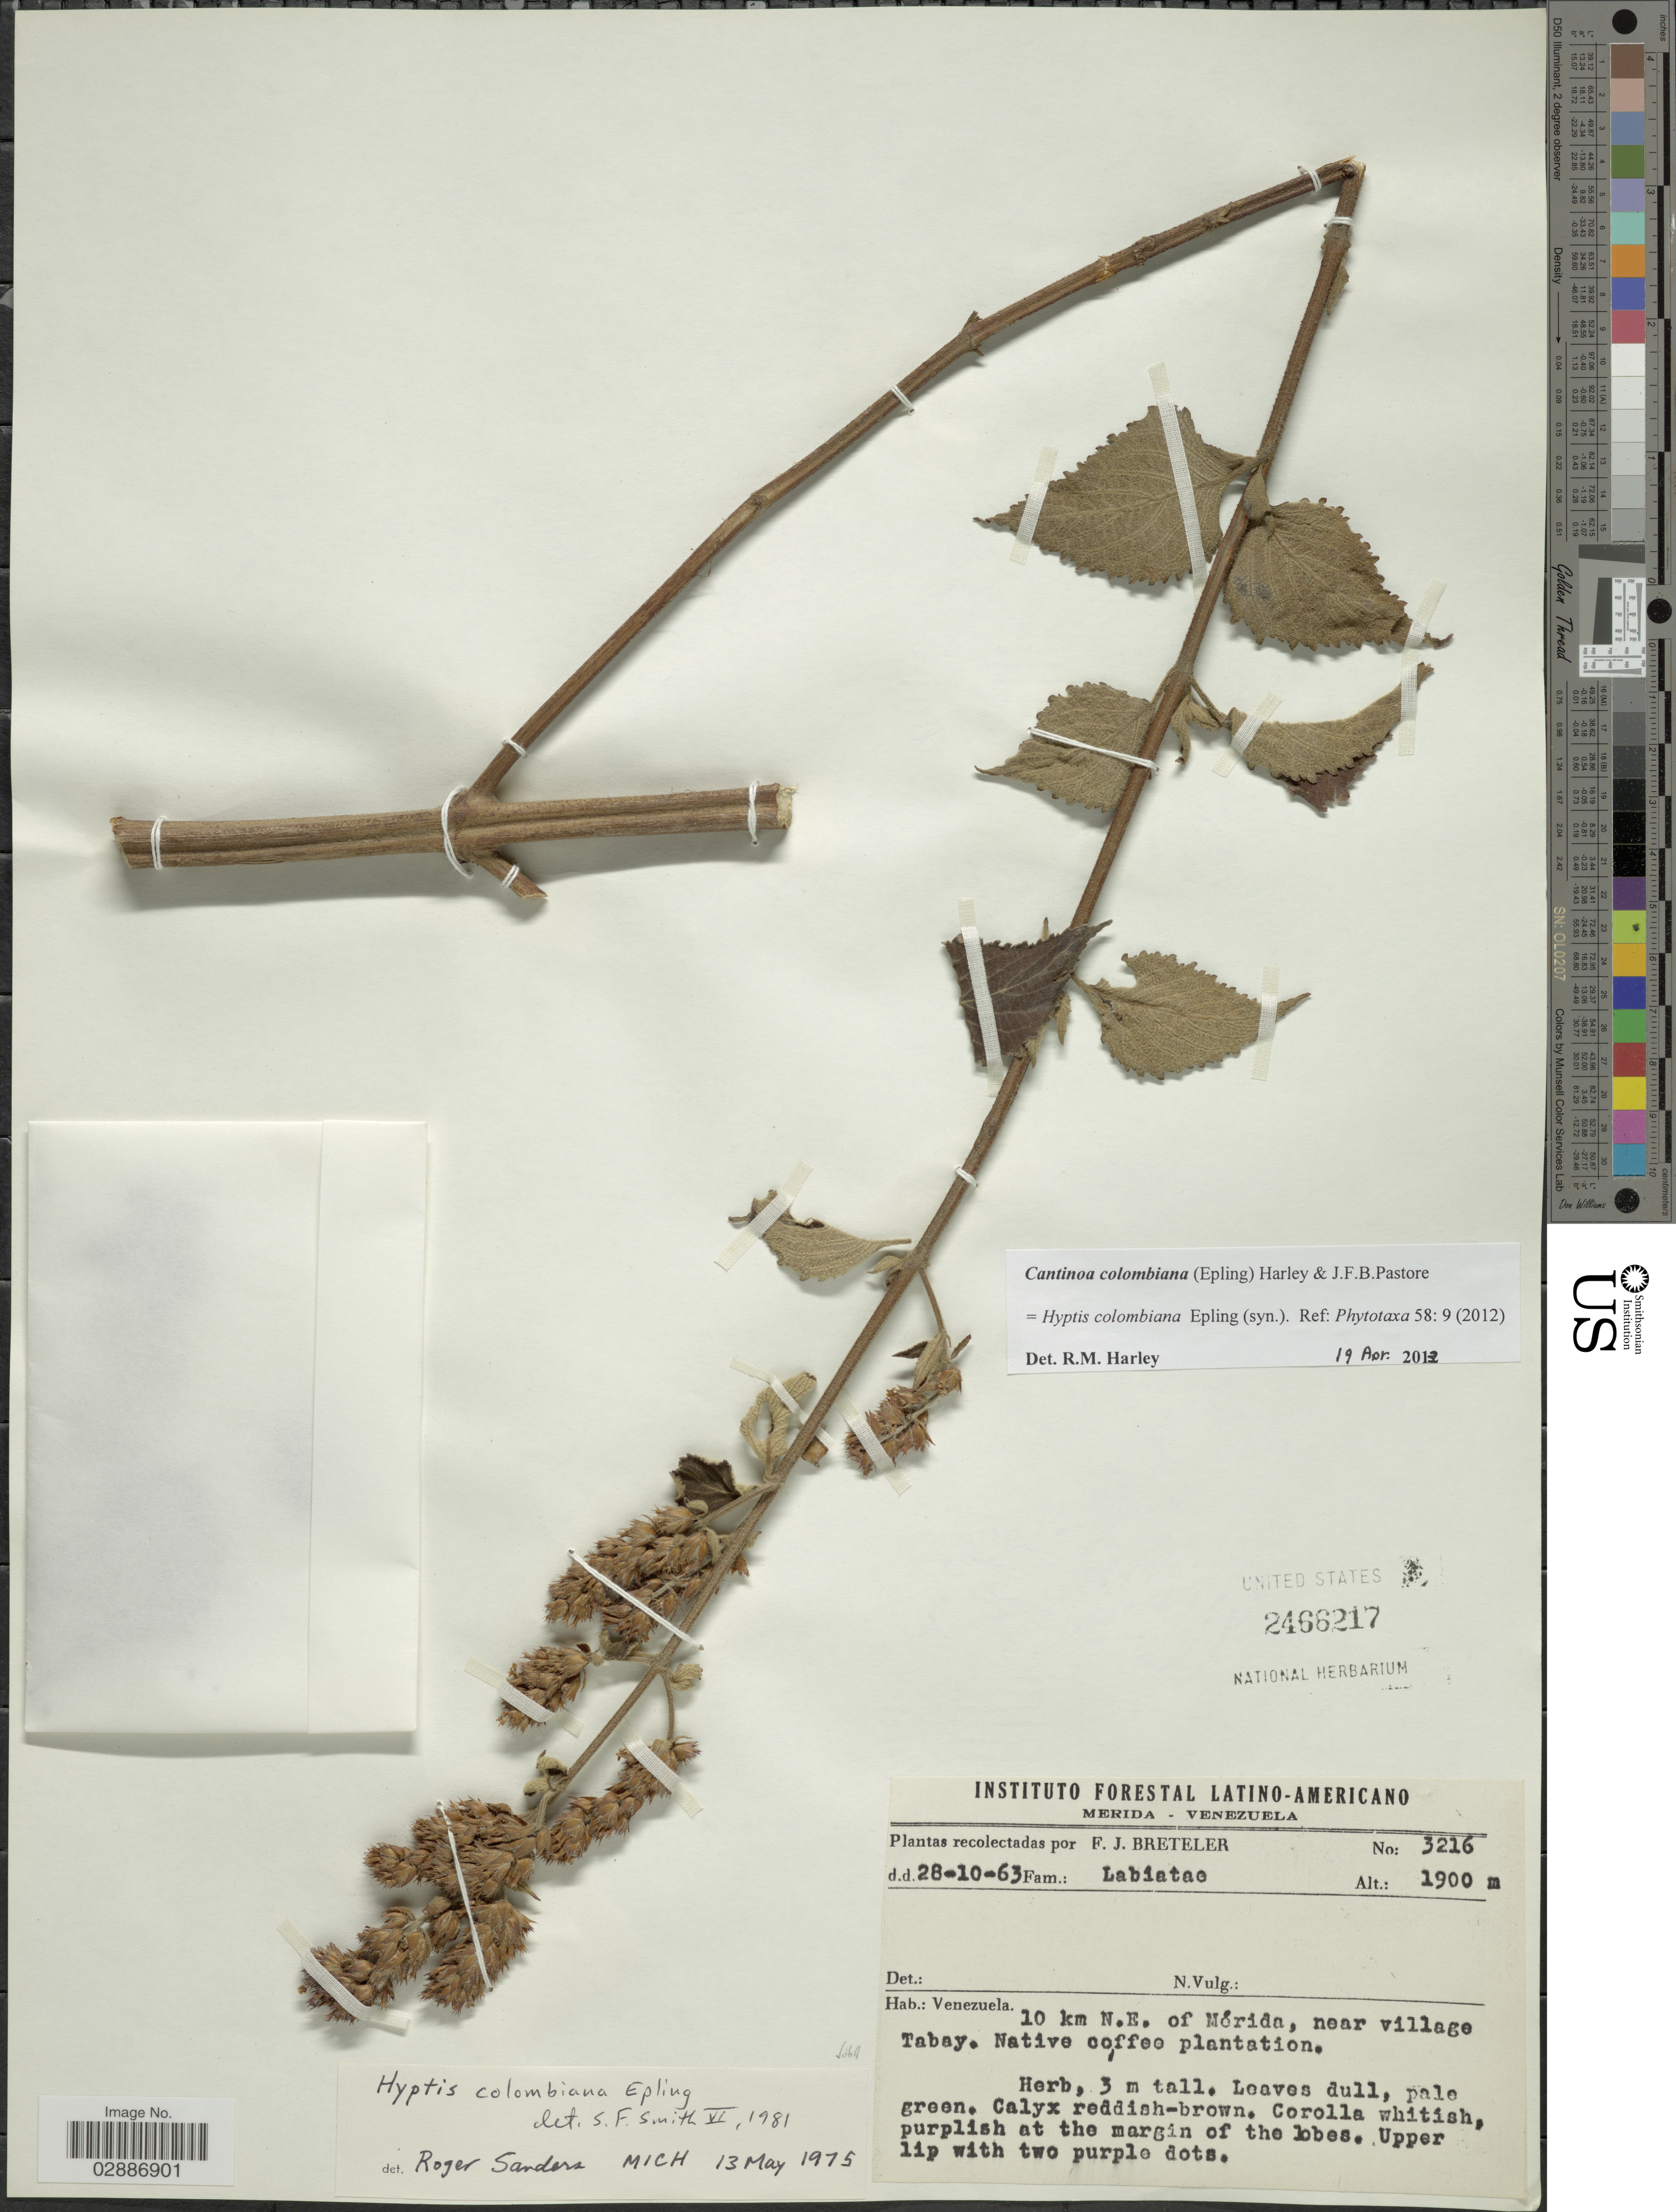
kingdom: Plantae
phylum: Tracheophyta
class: Magnoliopsida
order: Lamiales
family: Lamiaceae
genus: Cantinoa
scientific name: Cantinoa colombiana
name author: (Epling) Harley & J.F.B. Pastore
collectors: F. J. Breteler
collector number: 3216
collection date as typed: Transcribed d/m/y: 28/10/63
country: Venezuela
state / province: Mérida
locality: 10 km N.E. of Mérida, near village Tabay.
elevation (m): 1900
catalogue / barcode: US 2466217